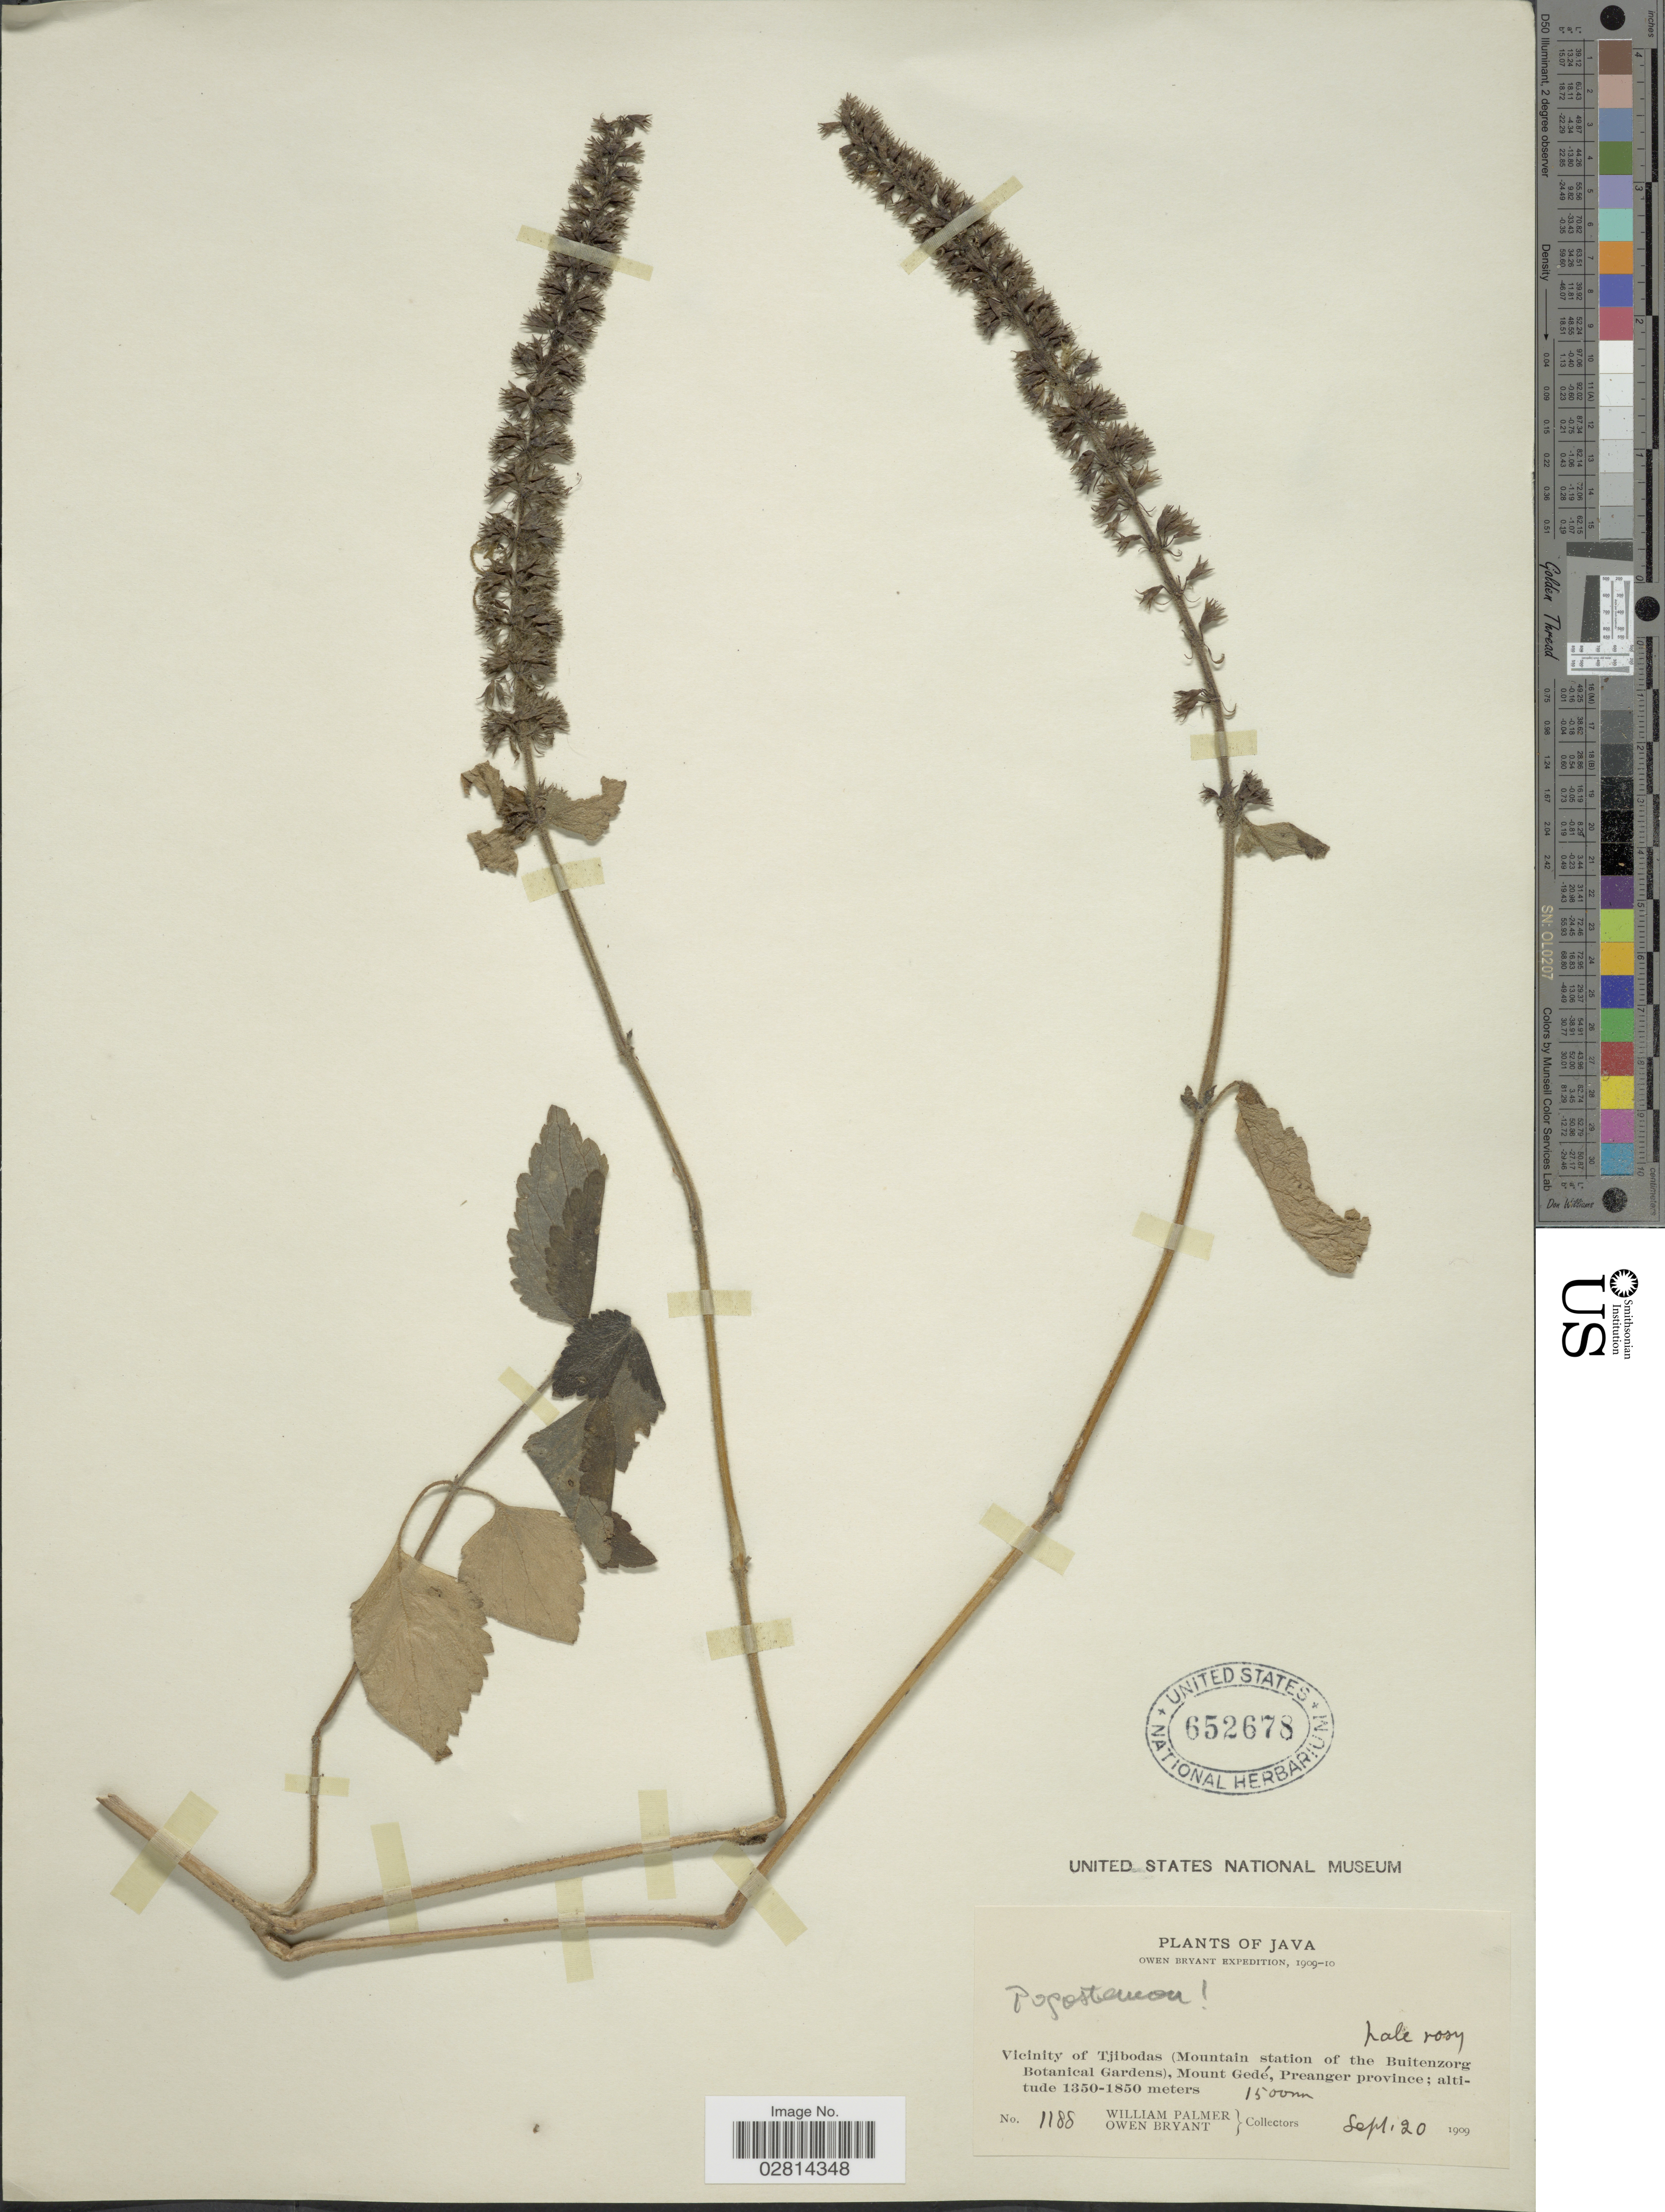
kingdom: Plantae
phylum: Tracheophyta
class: Magnoliopsida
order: Lamiales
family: Lamiaceae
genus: Pogostemon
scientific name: Pogostemon sp.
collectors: W. Palmer & O. Bryant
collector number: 1188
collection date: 1909-09-20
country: Indonesia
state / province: Java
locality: Vicinity of Tjibodas (Mountain station of the Buitenzorg Botanical Gardens), Mount Gedé, Preanger province.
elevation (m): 1500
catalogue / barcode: US 652678